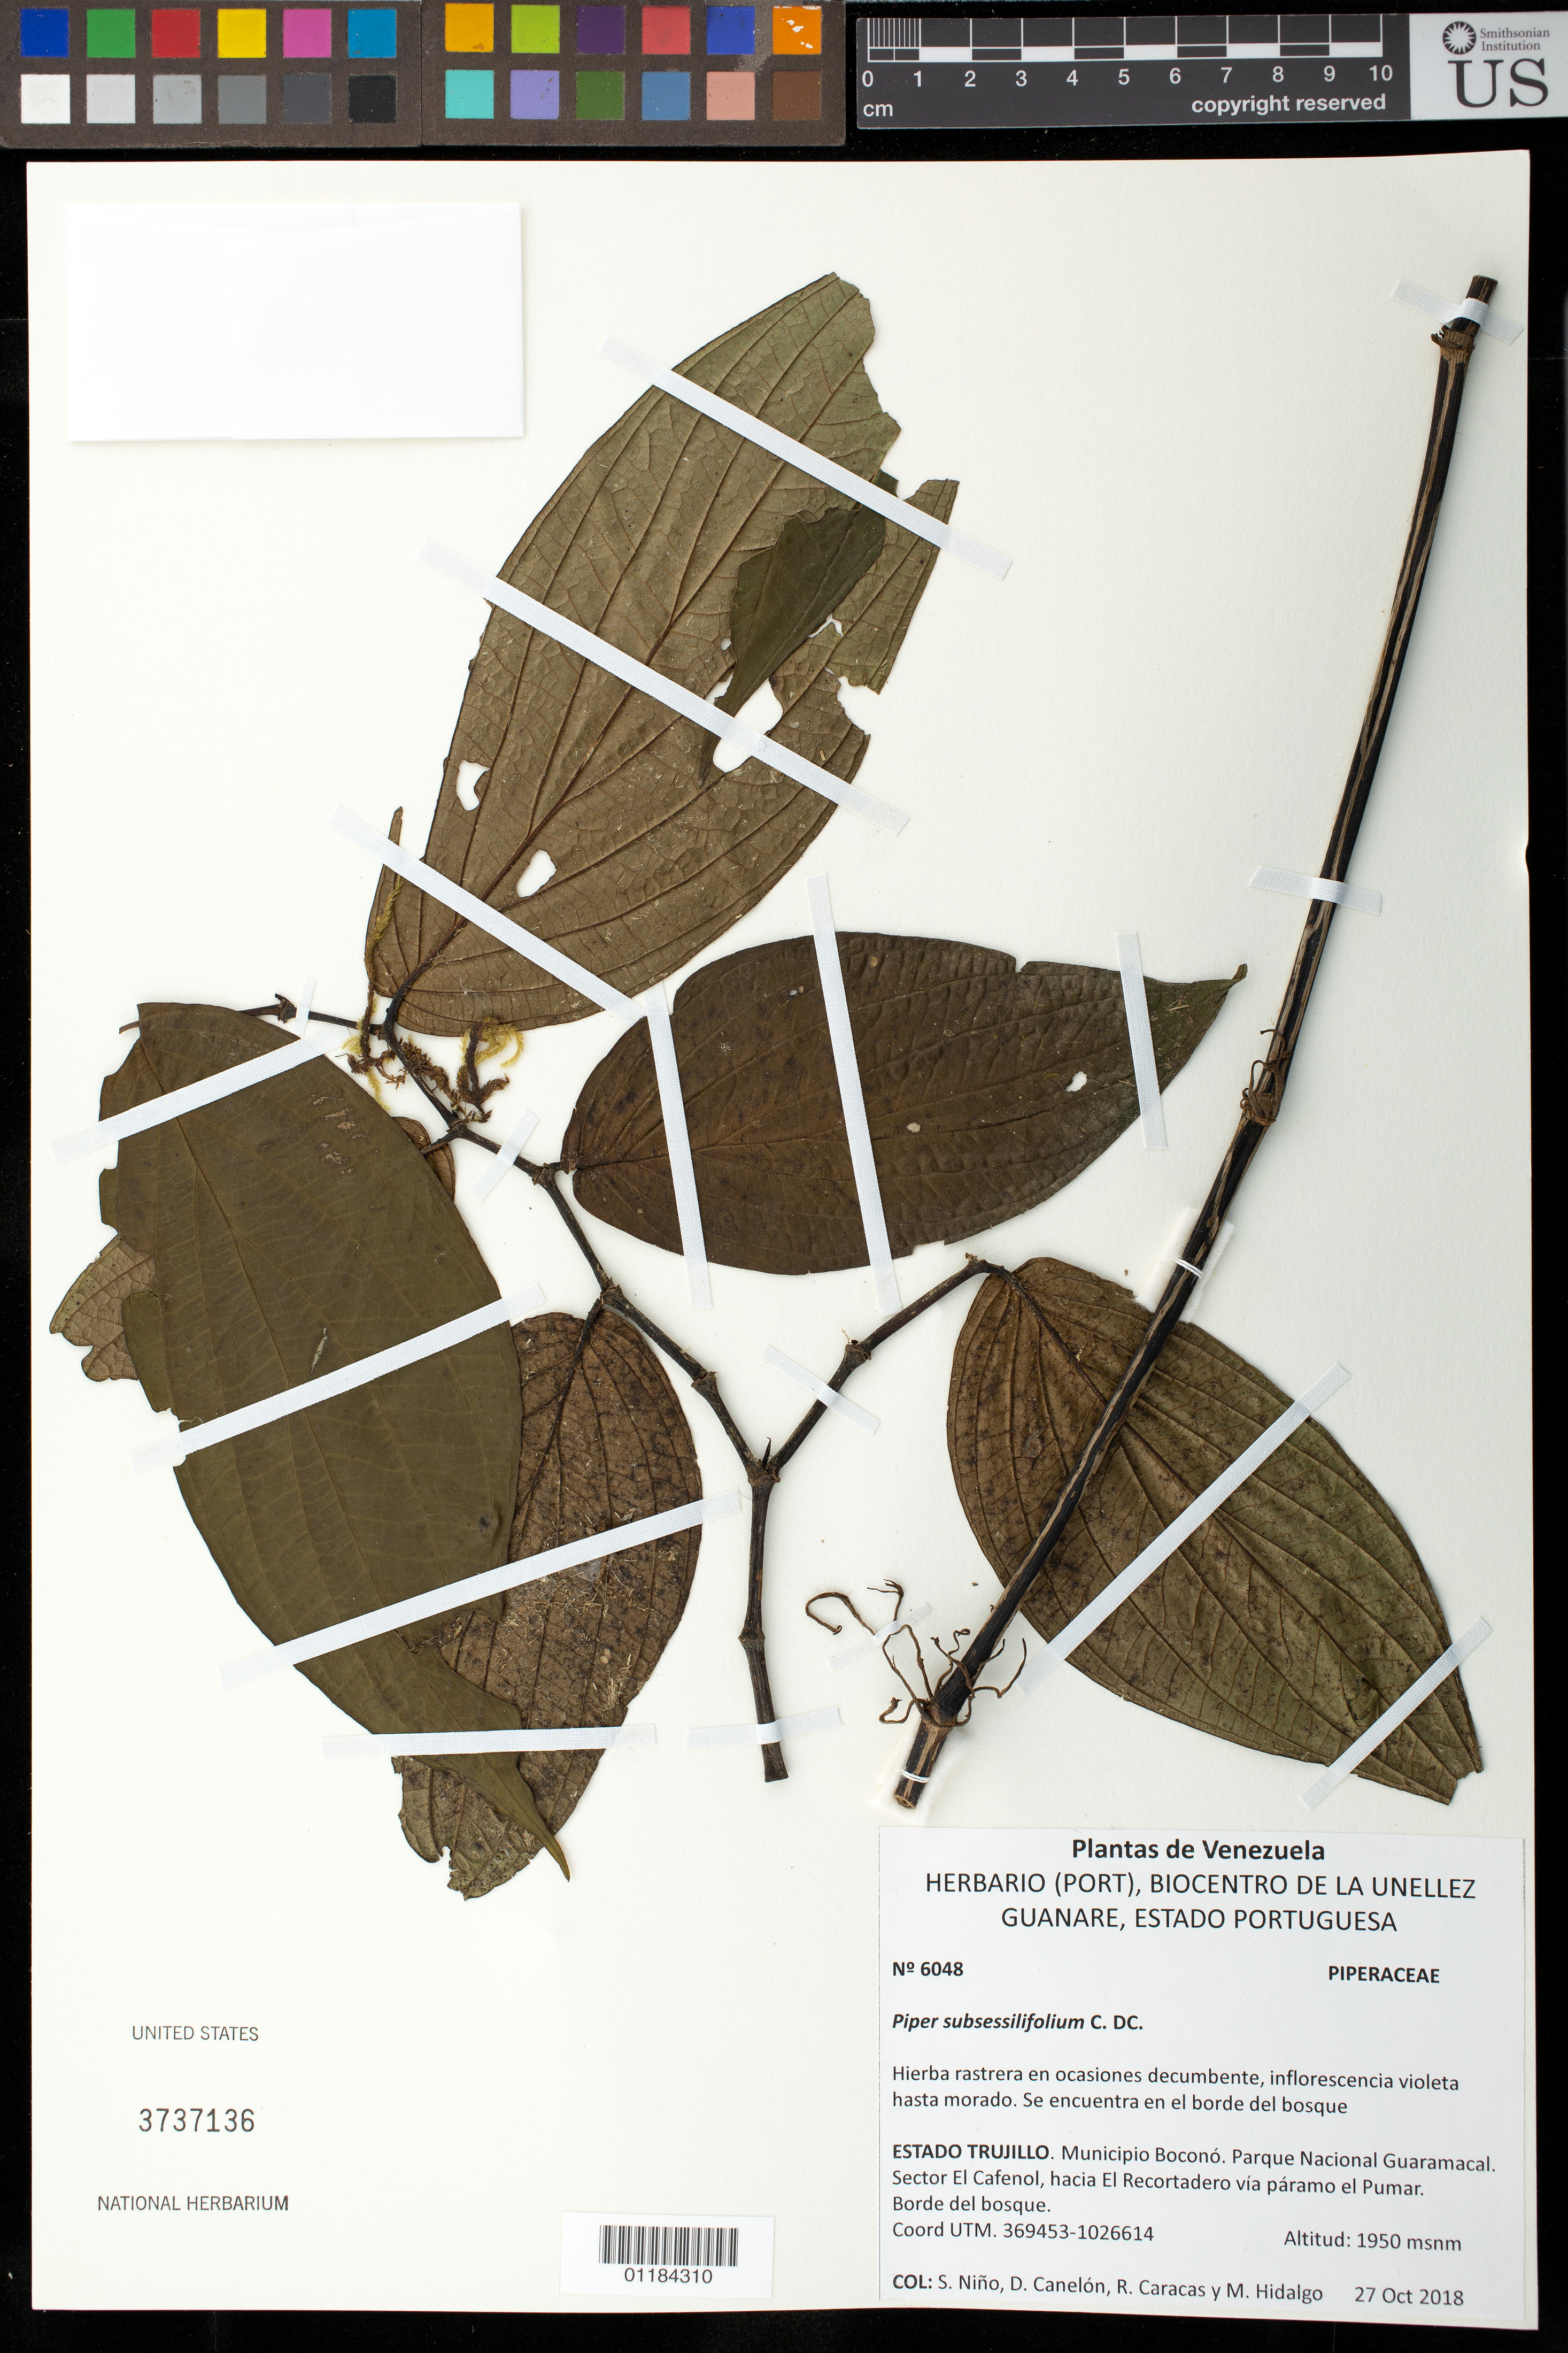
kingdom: Plantae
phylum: Tracheophyta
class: Magnoliopsida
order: Piperales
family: Piperaceae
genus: Piper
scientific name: Piper morii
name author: (Steyerm.) Dorr, L. J. & Niño, M.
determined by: Dorr, L. J., (BOT), Smithsonian Institution - National Museum of Natural History (UNITED STATES)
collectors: S. M. Niño, D. Canelón, R. Caracas & M. Hidalgo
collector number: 6048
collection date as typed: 27 de Octubre, 2018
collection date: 2018-10-27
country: Venezuela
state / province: Trujillo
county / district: Boconó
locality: Parque Nacional Guaramacal. Sector El Cafenol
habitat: bosque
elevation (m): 1950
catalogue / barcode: US 3737136